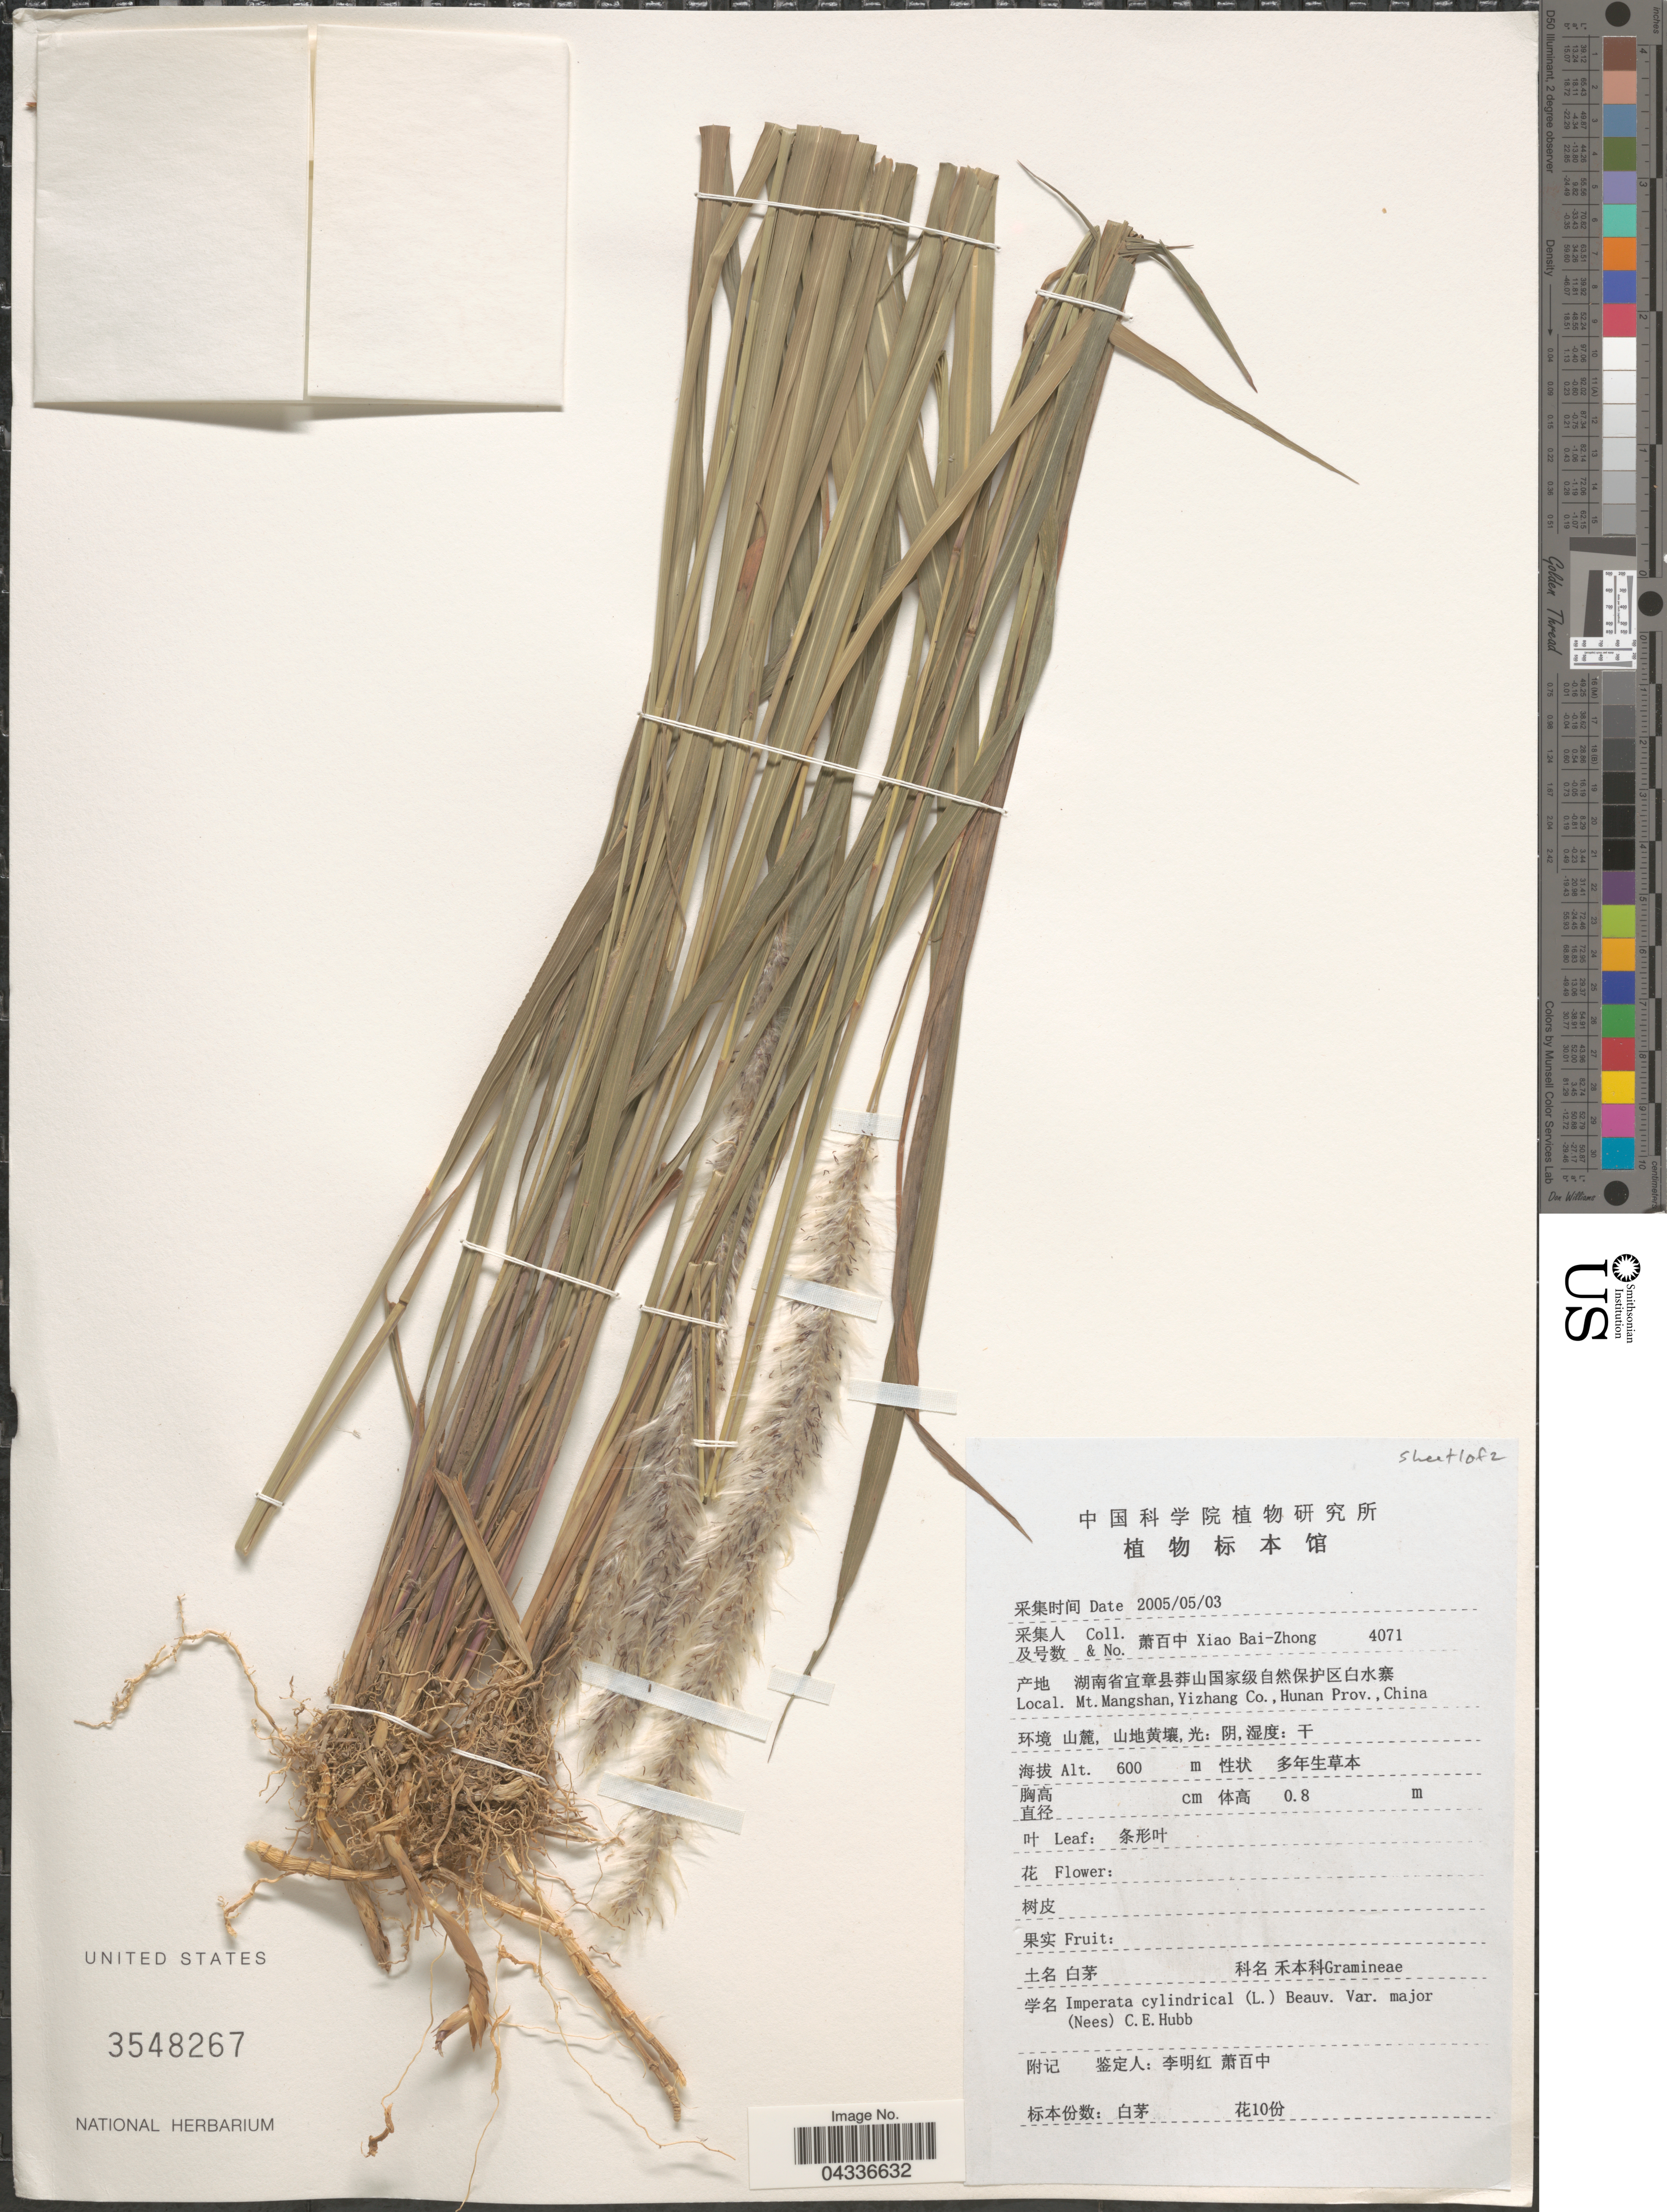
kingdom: Plantae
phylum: Tracheophyta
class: Liliopsida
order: Poales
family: Poaceae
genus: Imperata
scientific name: Imperata cylindrica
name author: (L.) P. Beauv.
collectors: B. Z. Xiao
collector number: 4071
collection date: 2005-05-03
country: China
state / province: Hunan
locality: Mt.Mangshan, Yizhang Co.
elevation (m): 600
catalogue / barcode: US 3548267